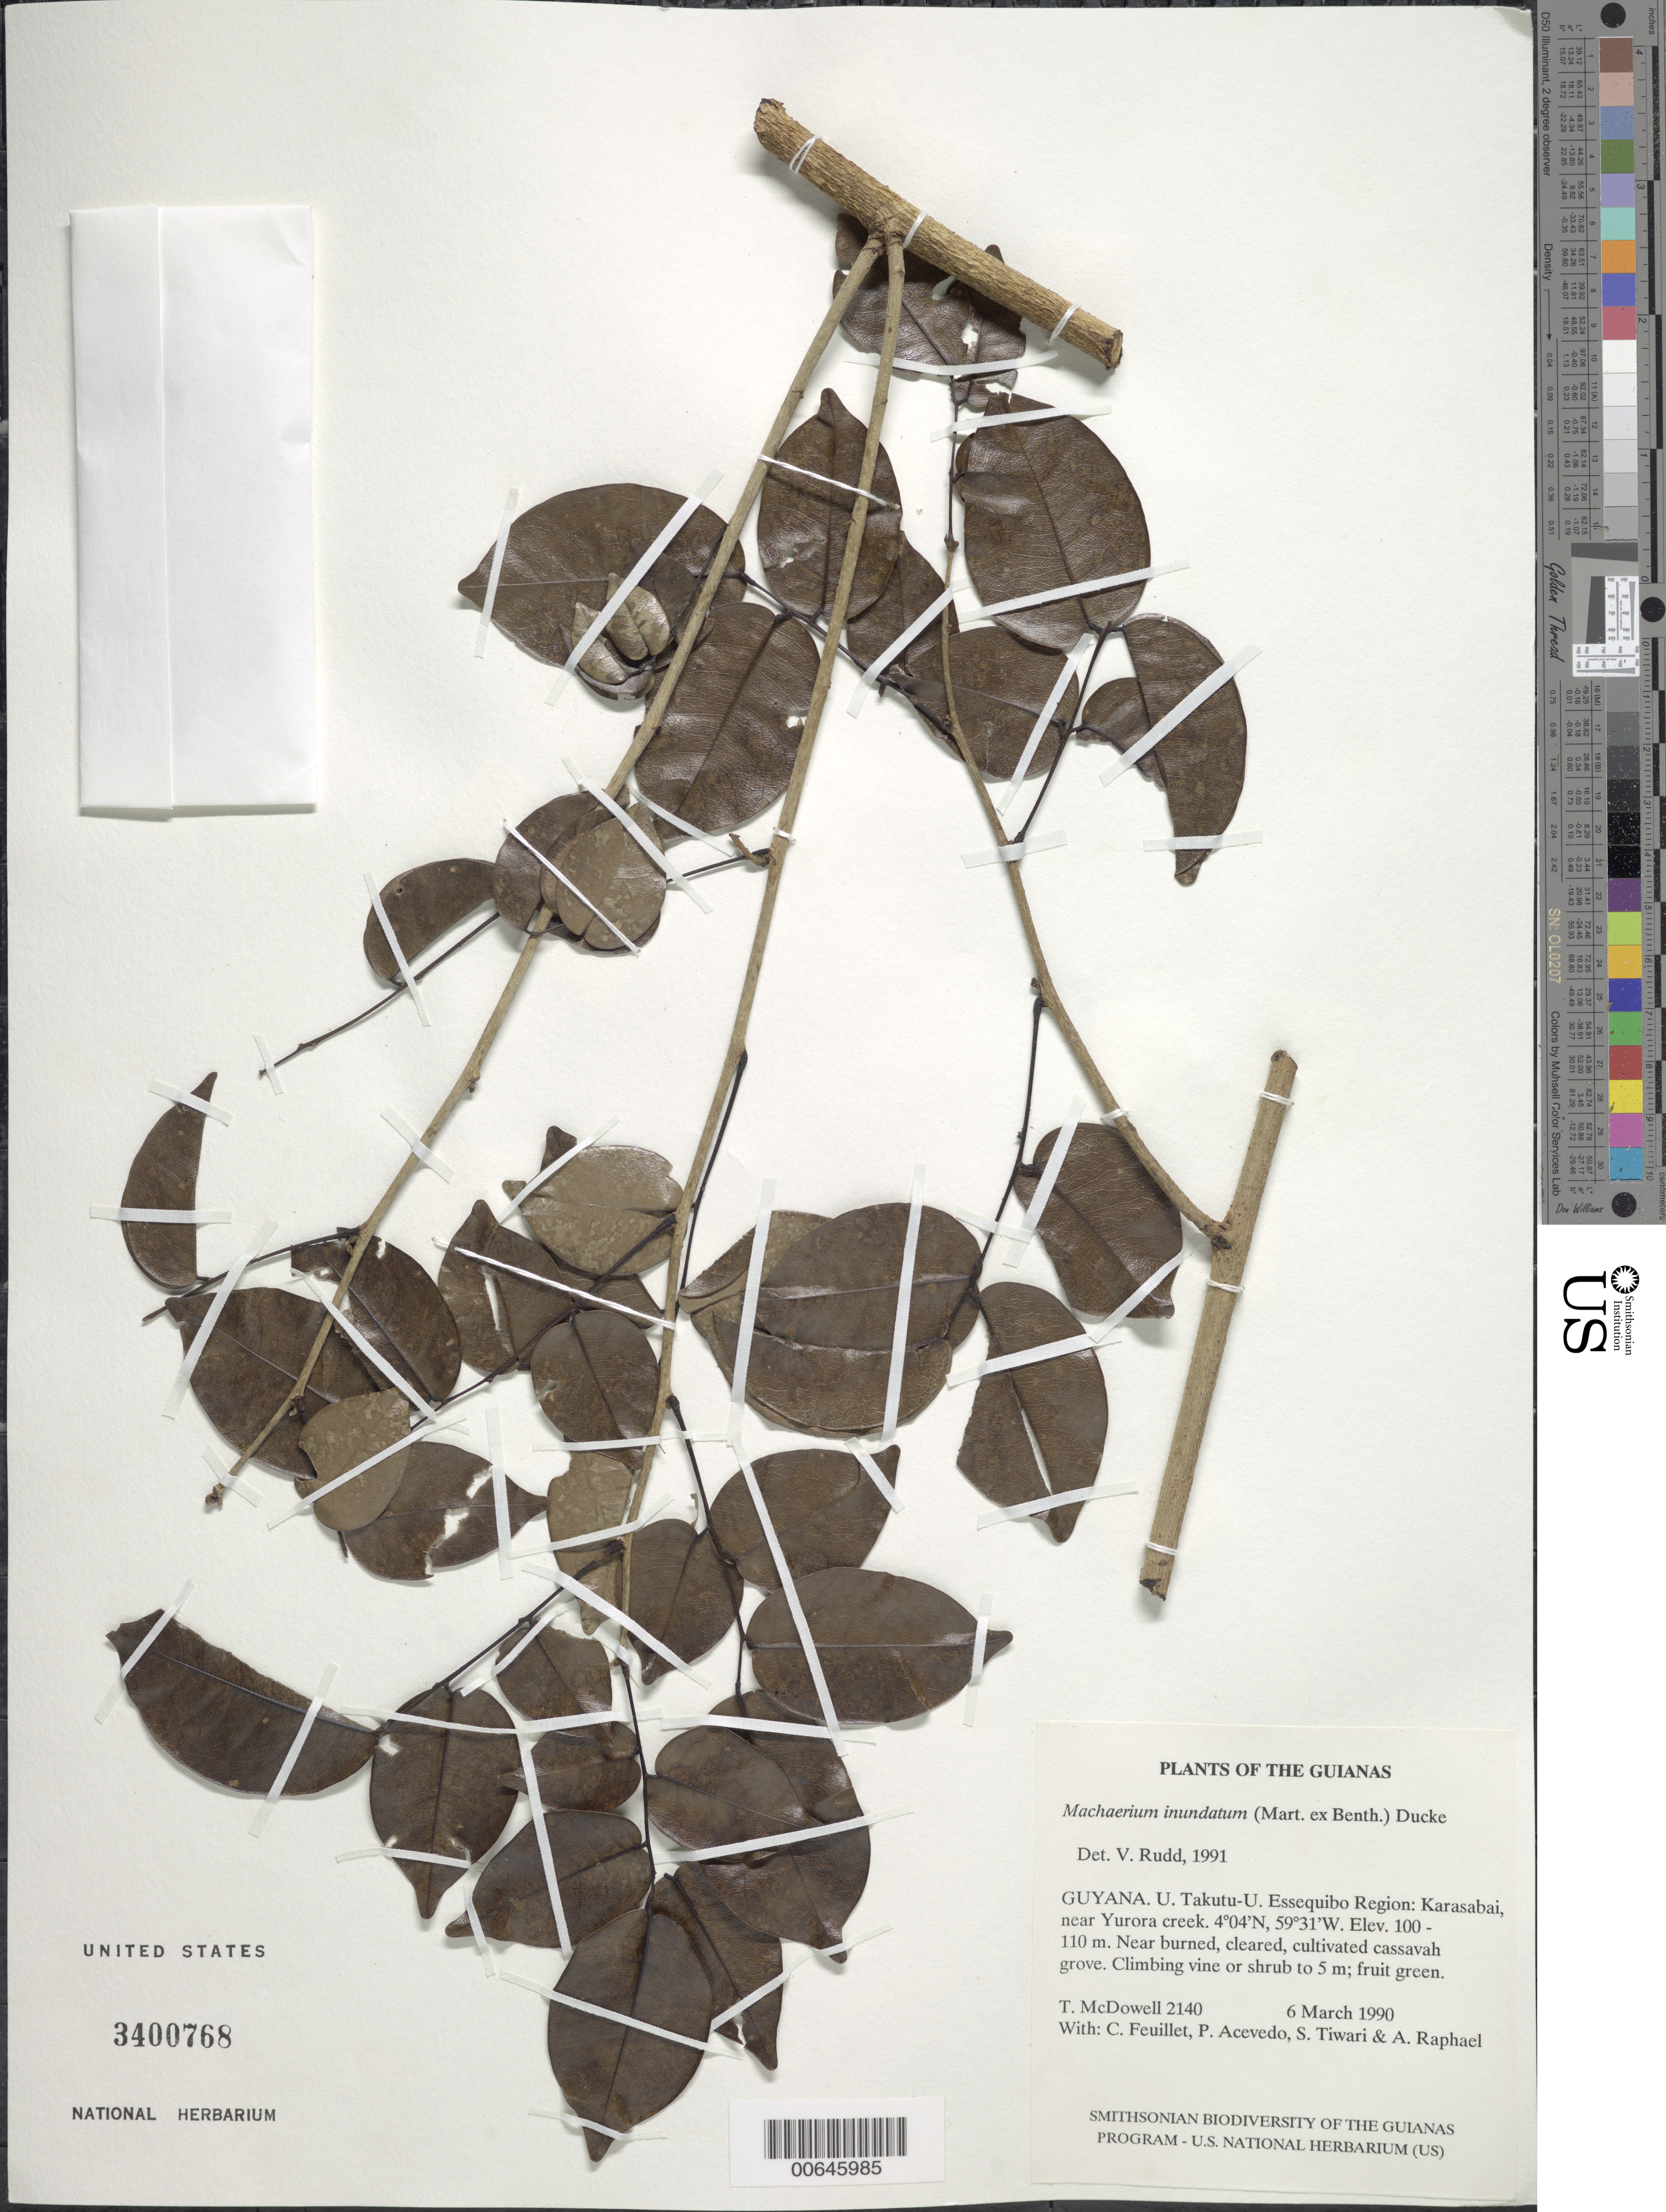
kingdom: Plantae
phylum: Tracheophyta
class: Magnoliopsida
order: Fabales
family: Fabaceae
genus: Machaerium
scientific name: Machaerium inundatum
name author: (Mart. ex Benth.) Ducke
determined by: Rudd, V. E.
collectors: T. McDowell, C. Feuillet, P. Acevedo-Rodr., S. Tiwari & A. Raphael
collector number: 2140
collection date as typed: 6 March 1990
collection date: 1990-03-06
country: Guyana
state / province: U. Takutu-U. Essequibo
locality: Karasabai, near Yurora creek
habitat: Near burned, cleared, cultivated cassava grove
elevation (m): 100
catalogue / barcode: US 3400768